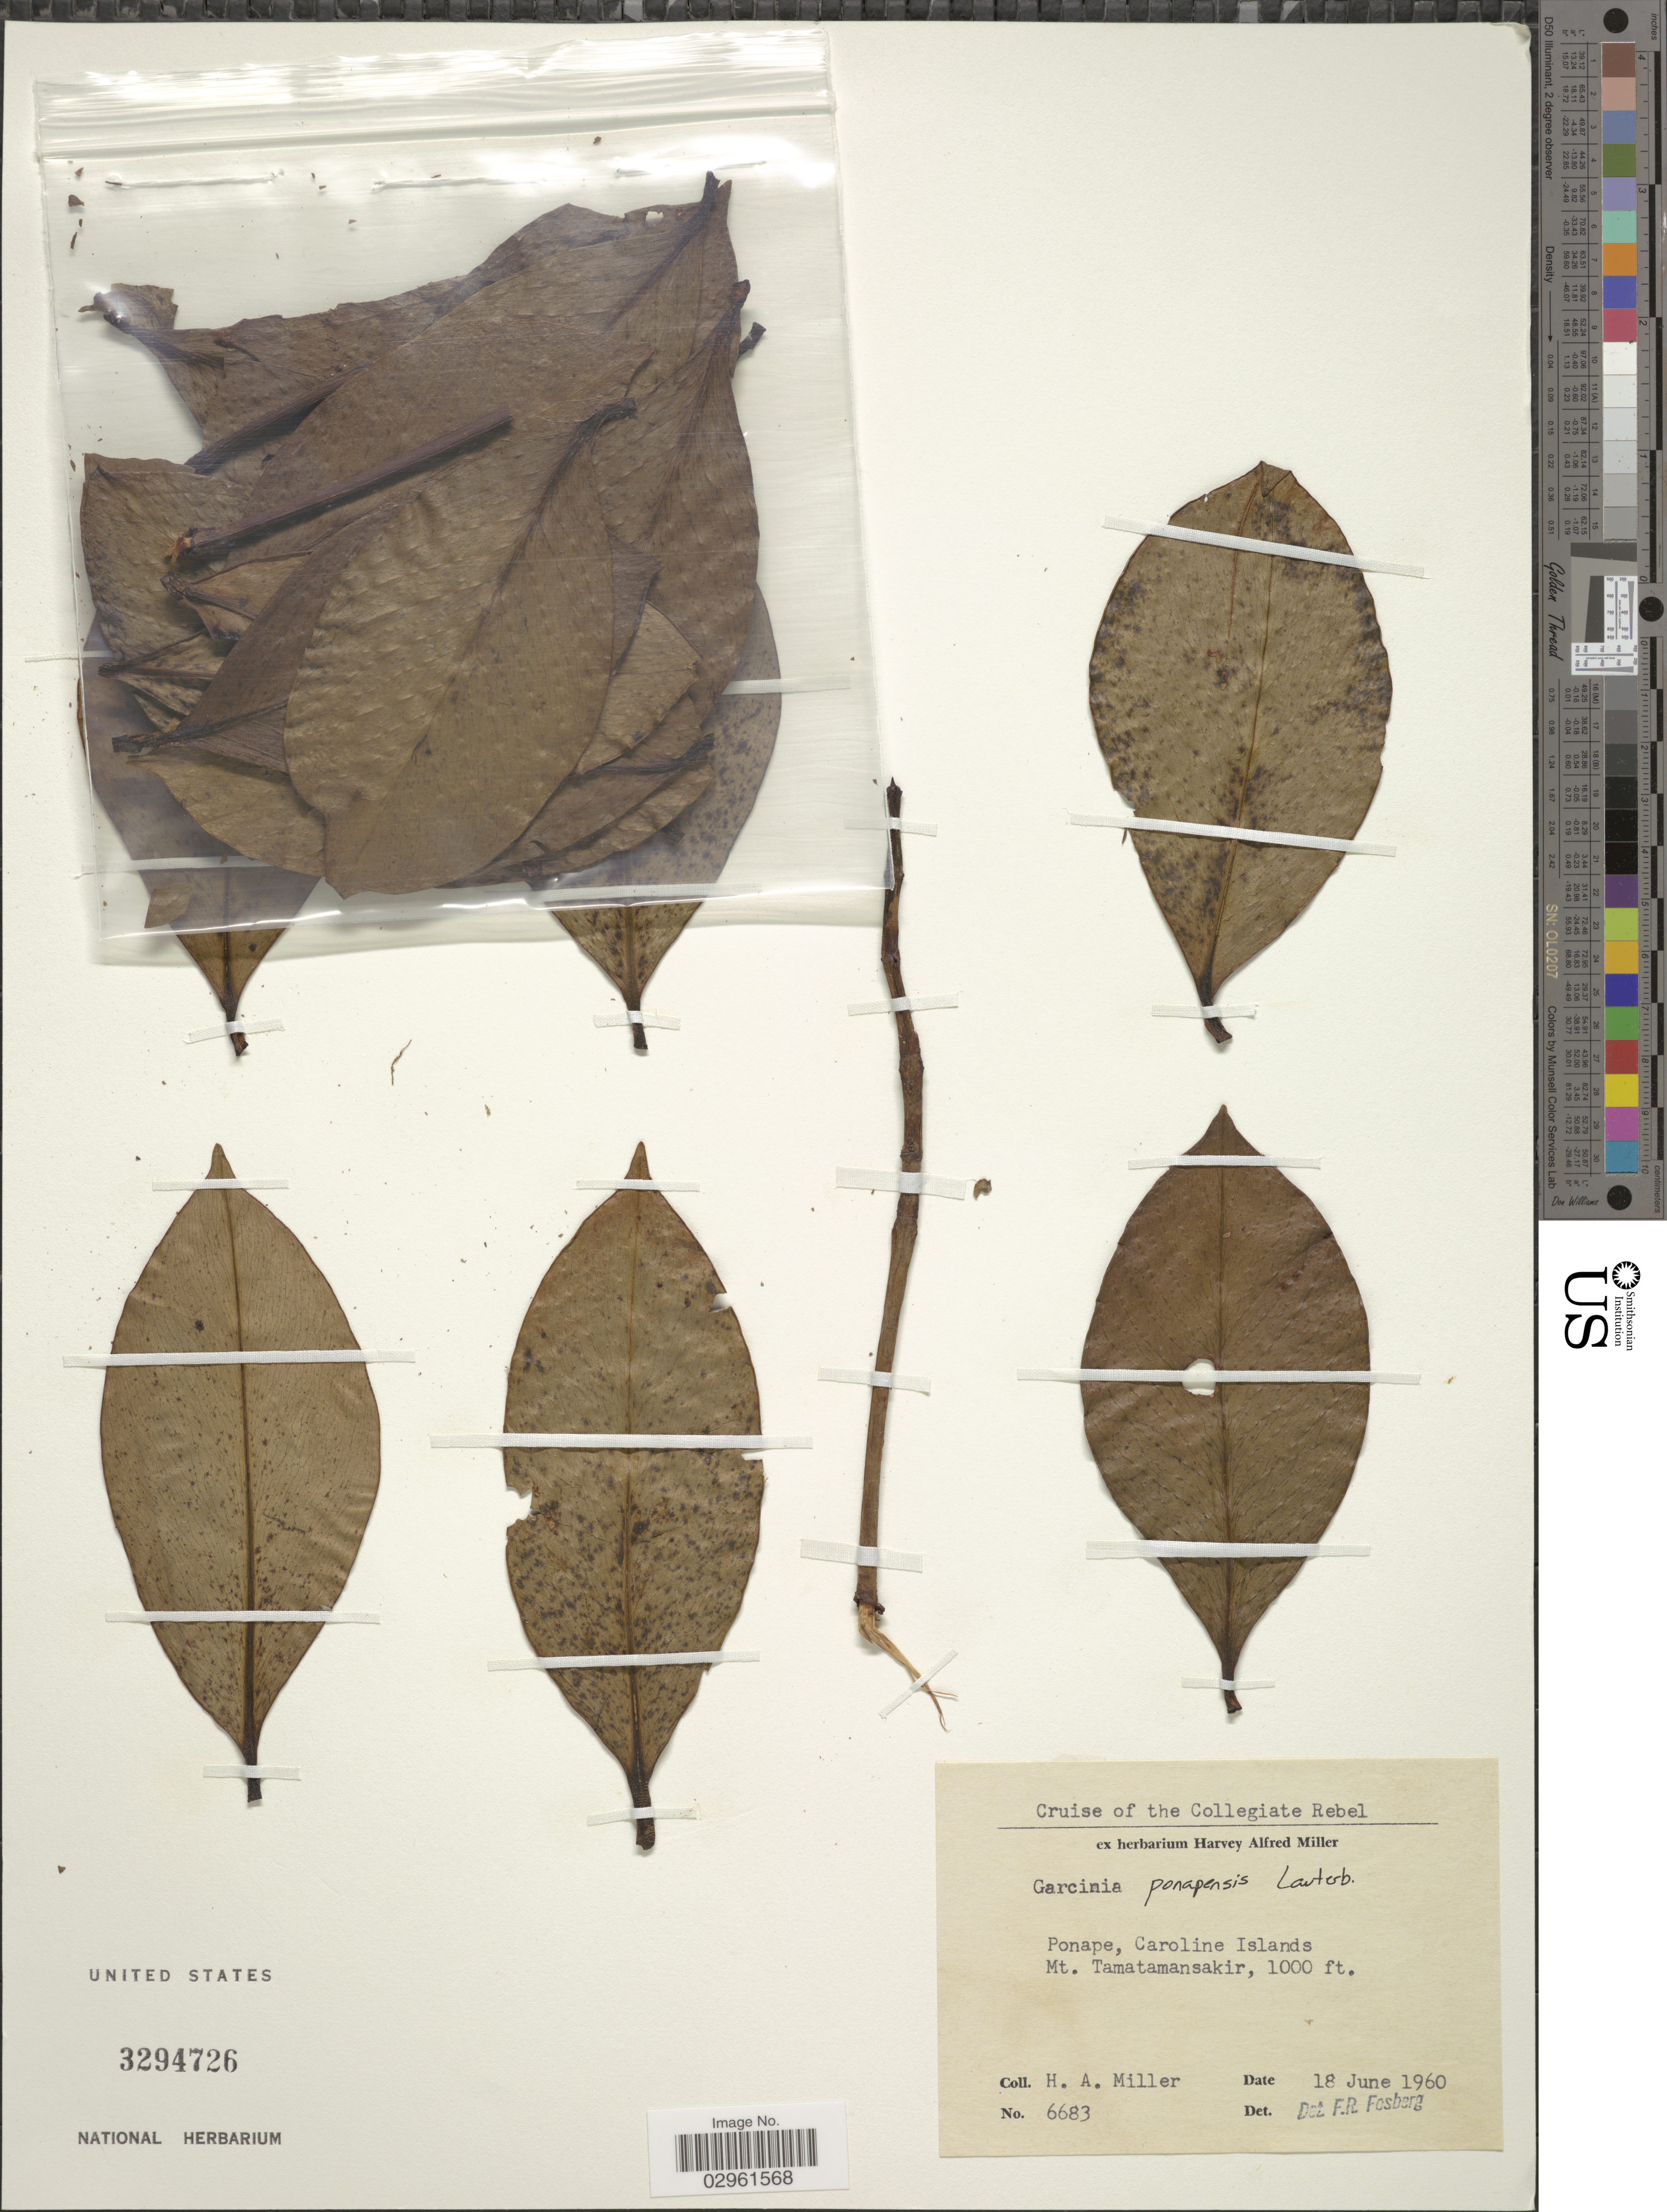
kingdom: Plantae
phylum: Tracheophyta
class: Magnoliopsida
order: Malpighiales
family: Clusiaceae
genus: Garcinia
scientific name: Garcinia ponapensis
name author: Lauterb.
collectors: H. A. Miller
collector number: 6683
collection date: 1960-06-18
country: Micronesia, Federated States of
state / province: Pohnpei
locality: Ponape, Caroline Islands, Mt. Tamatamansakir.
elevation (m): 305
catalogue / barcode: US 3294726